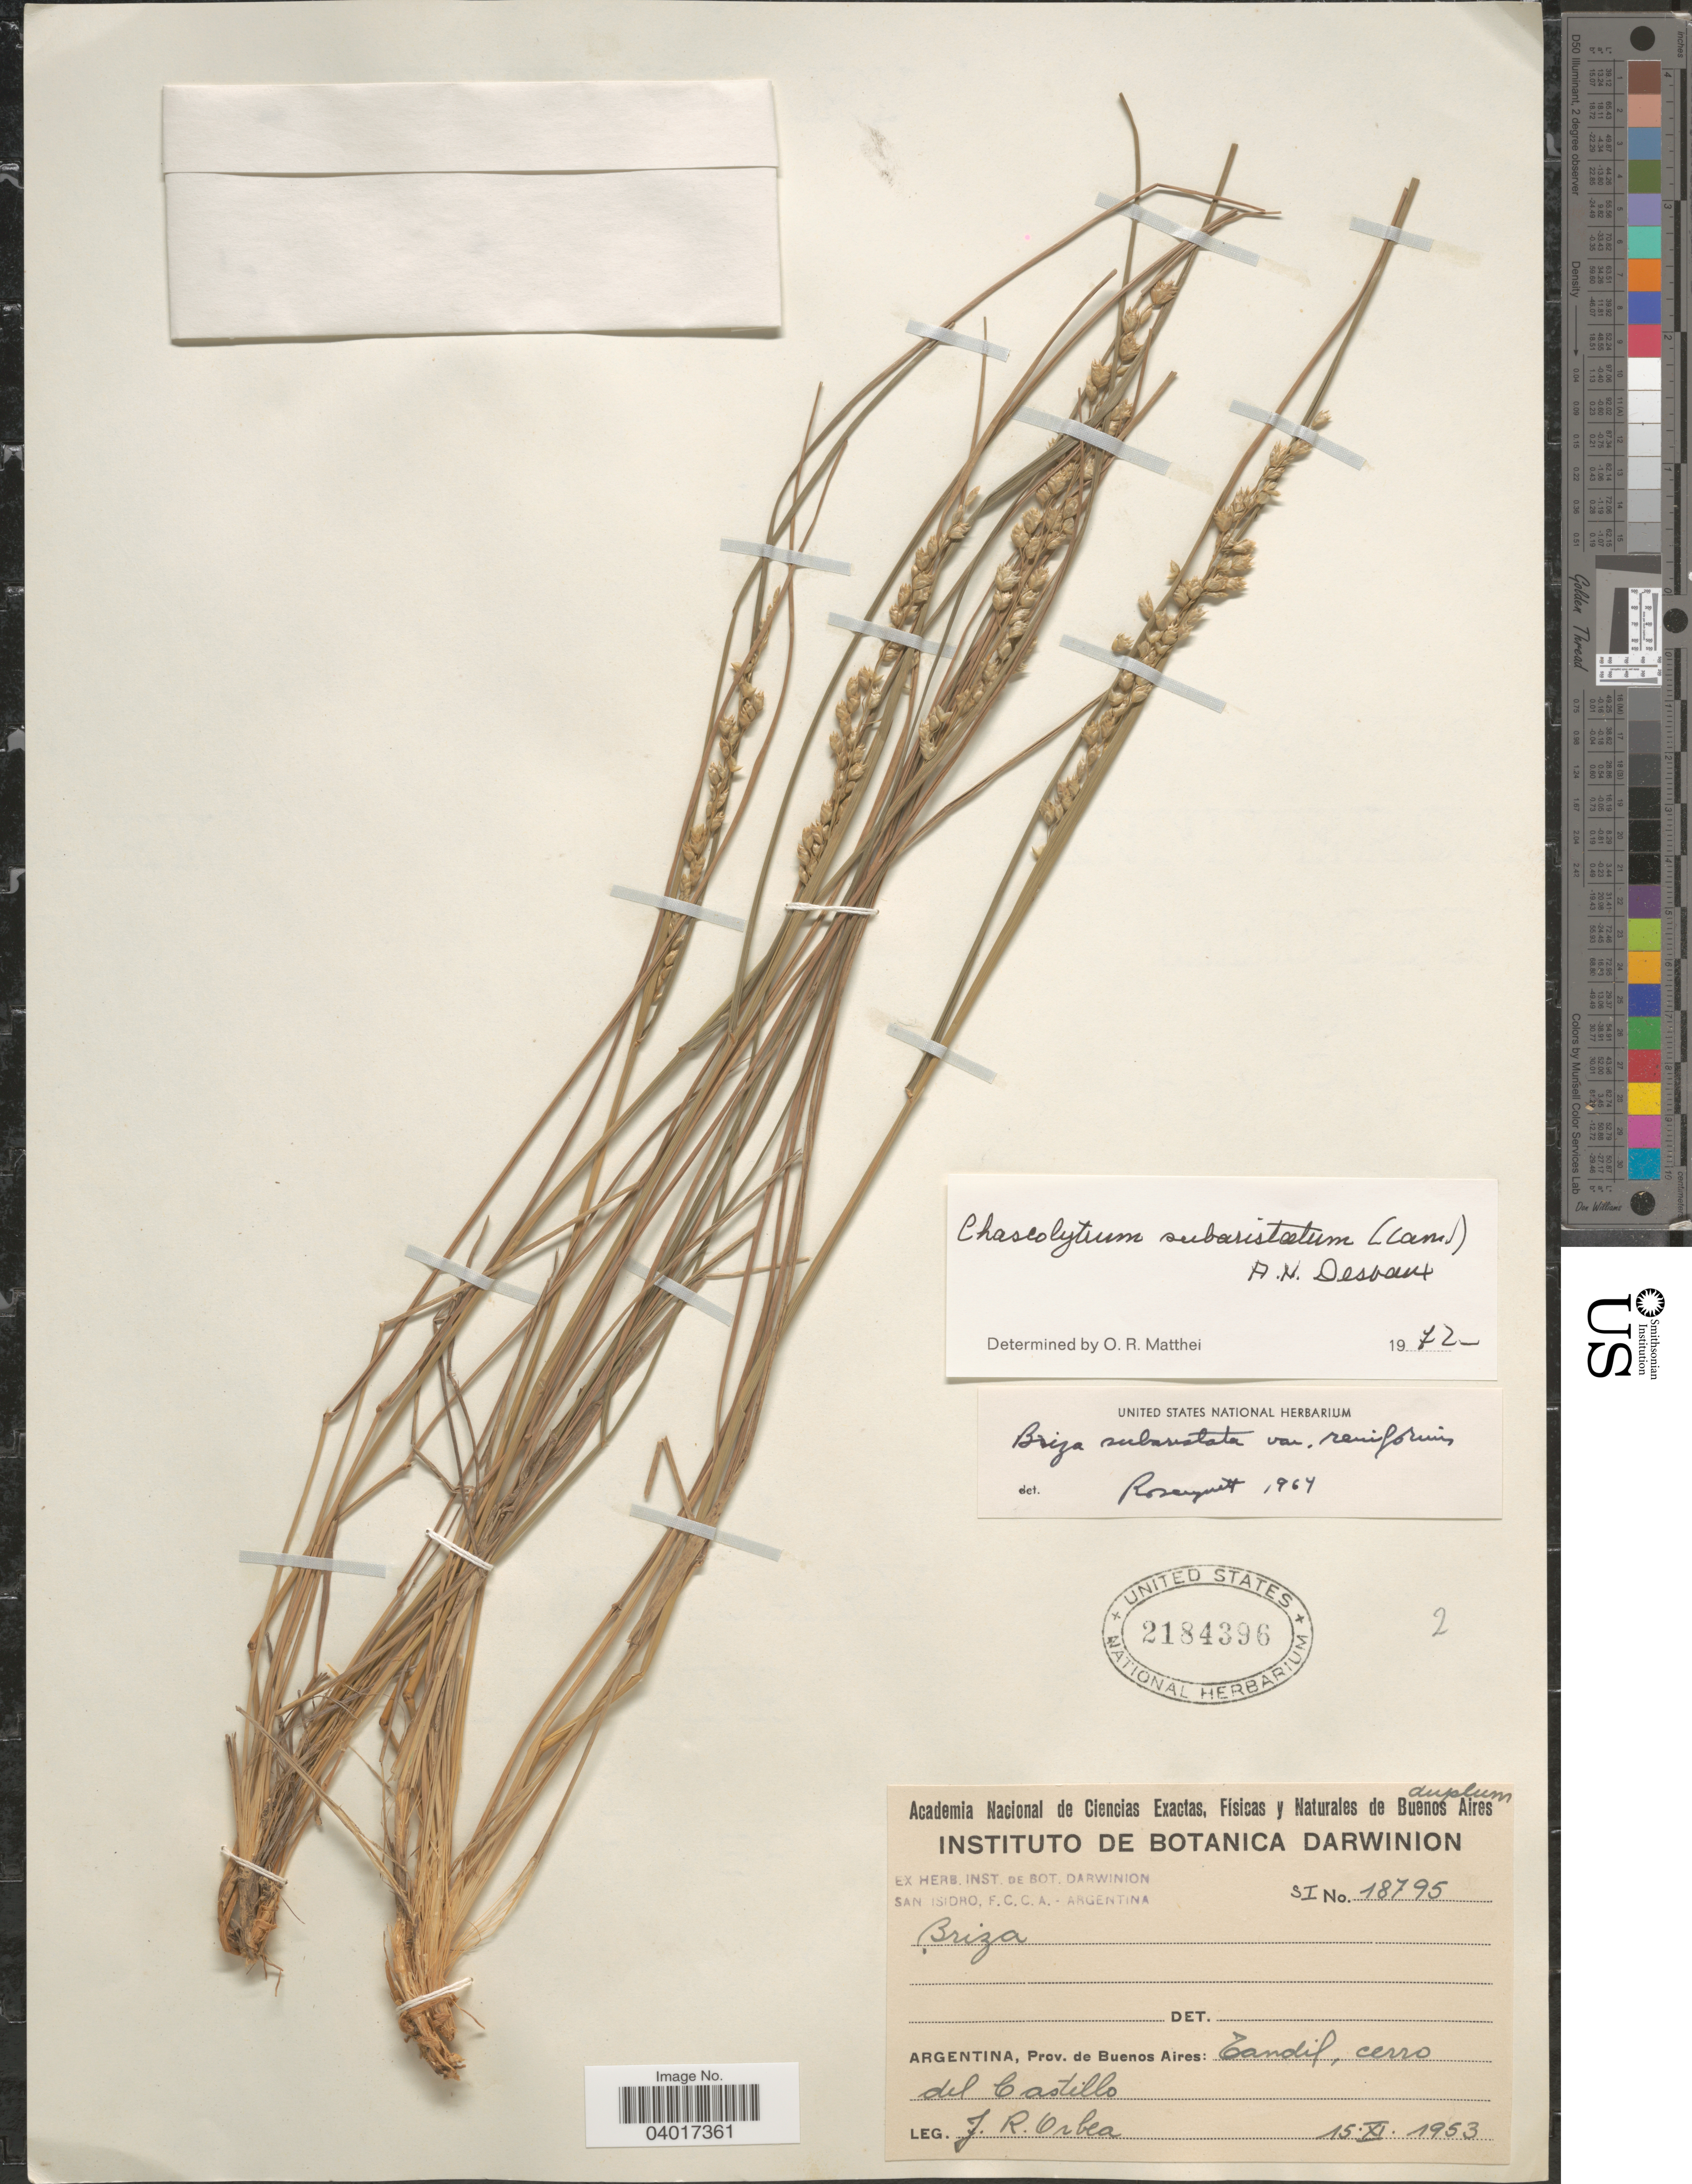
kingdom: Plantae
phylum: Tracheophyta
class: Liliopsida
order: Poales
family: Poaceae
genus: Chascolytrum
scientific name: Chascolytrum subaristatum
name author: (Lam.) Desv.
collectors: J. Orbea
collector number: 18795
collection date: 1953-11-15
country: Argentina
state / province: Buenos Aires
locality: Tandil, cerro del Castillo.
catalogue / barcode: US 2184396